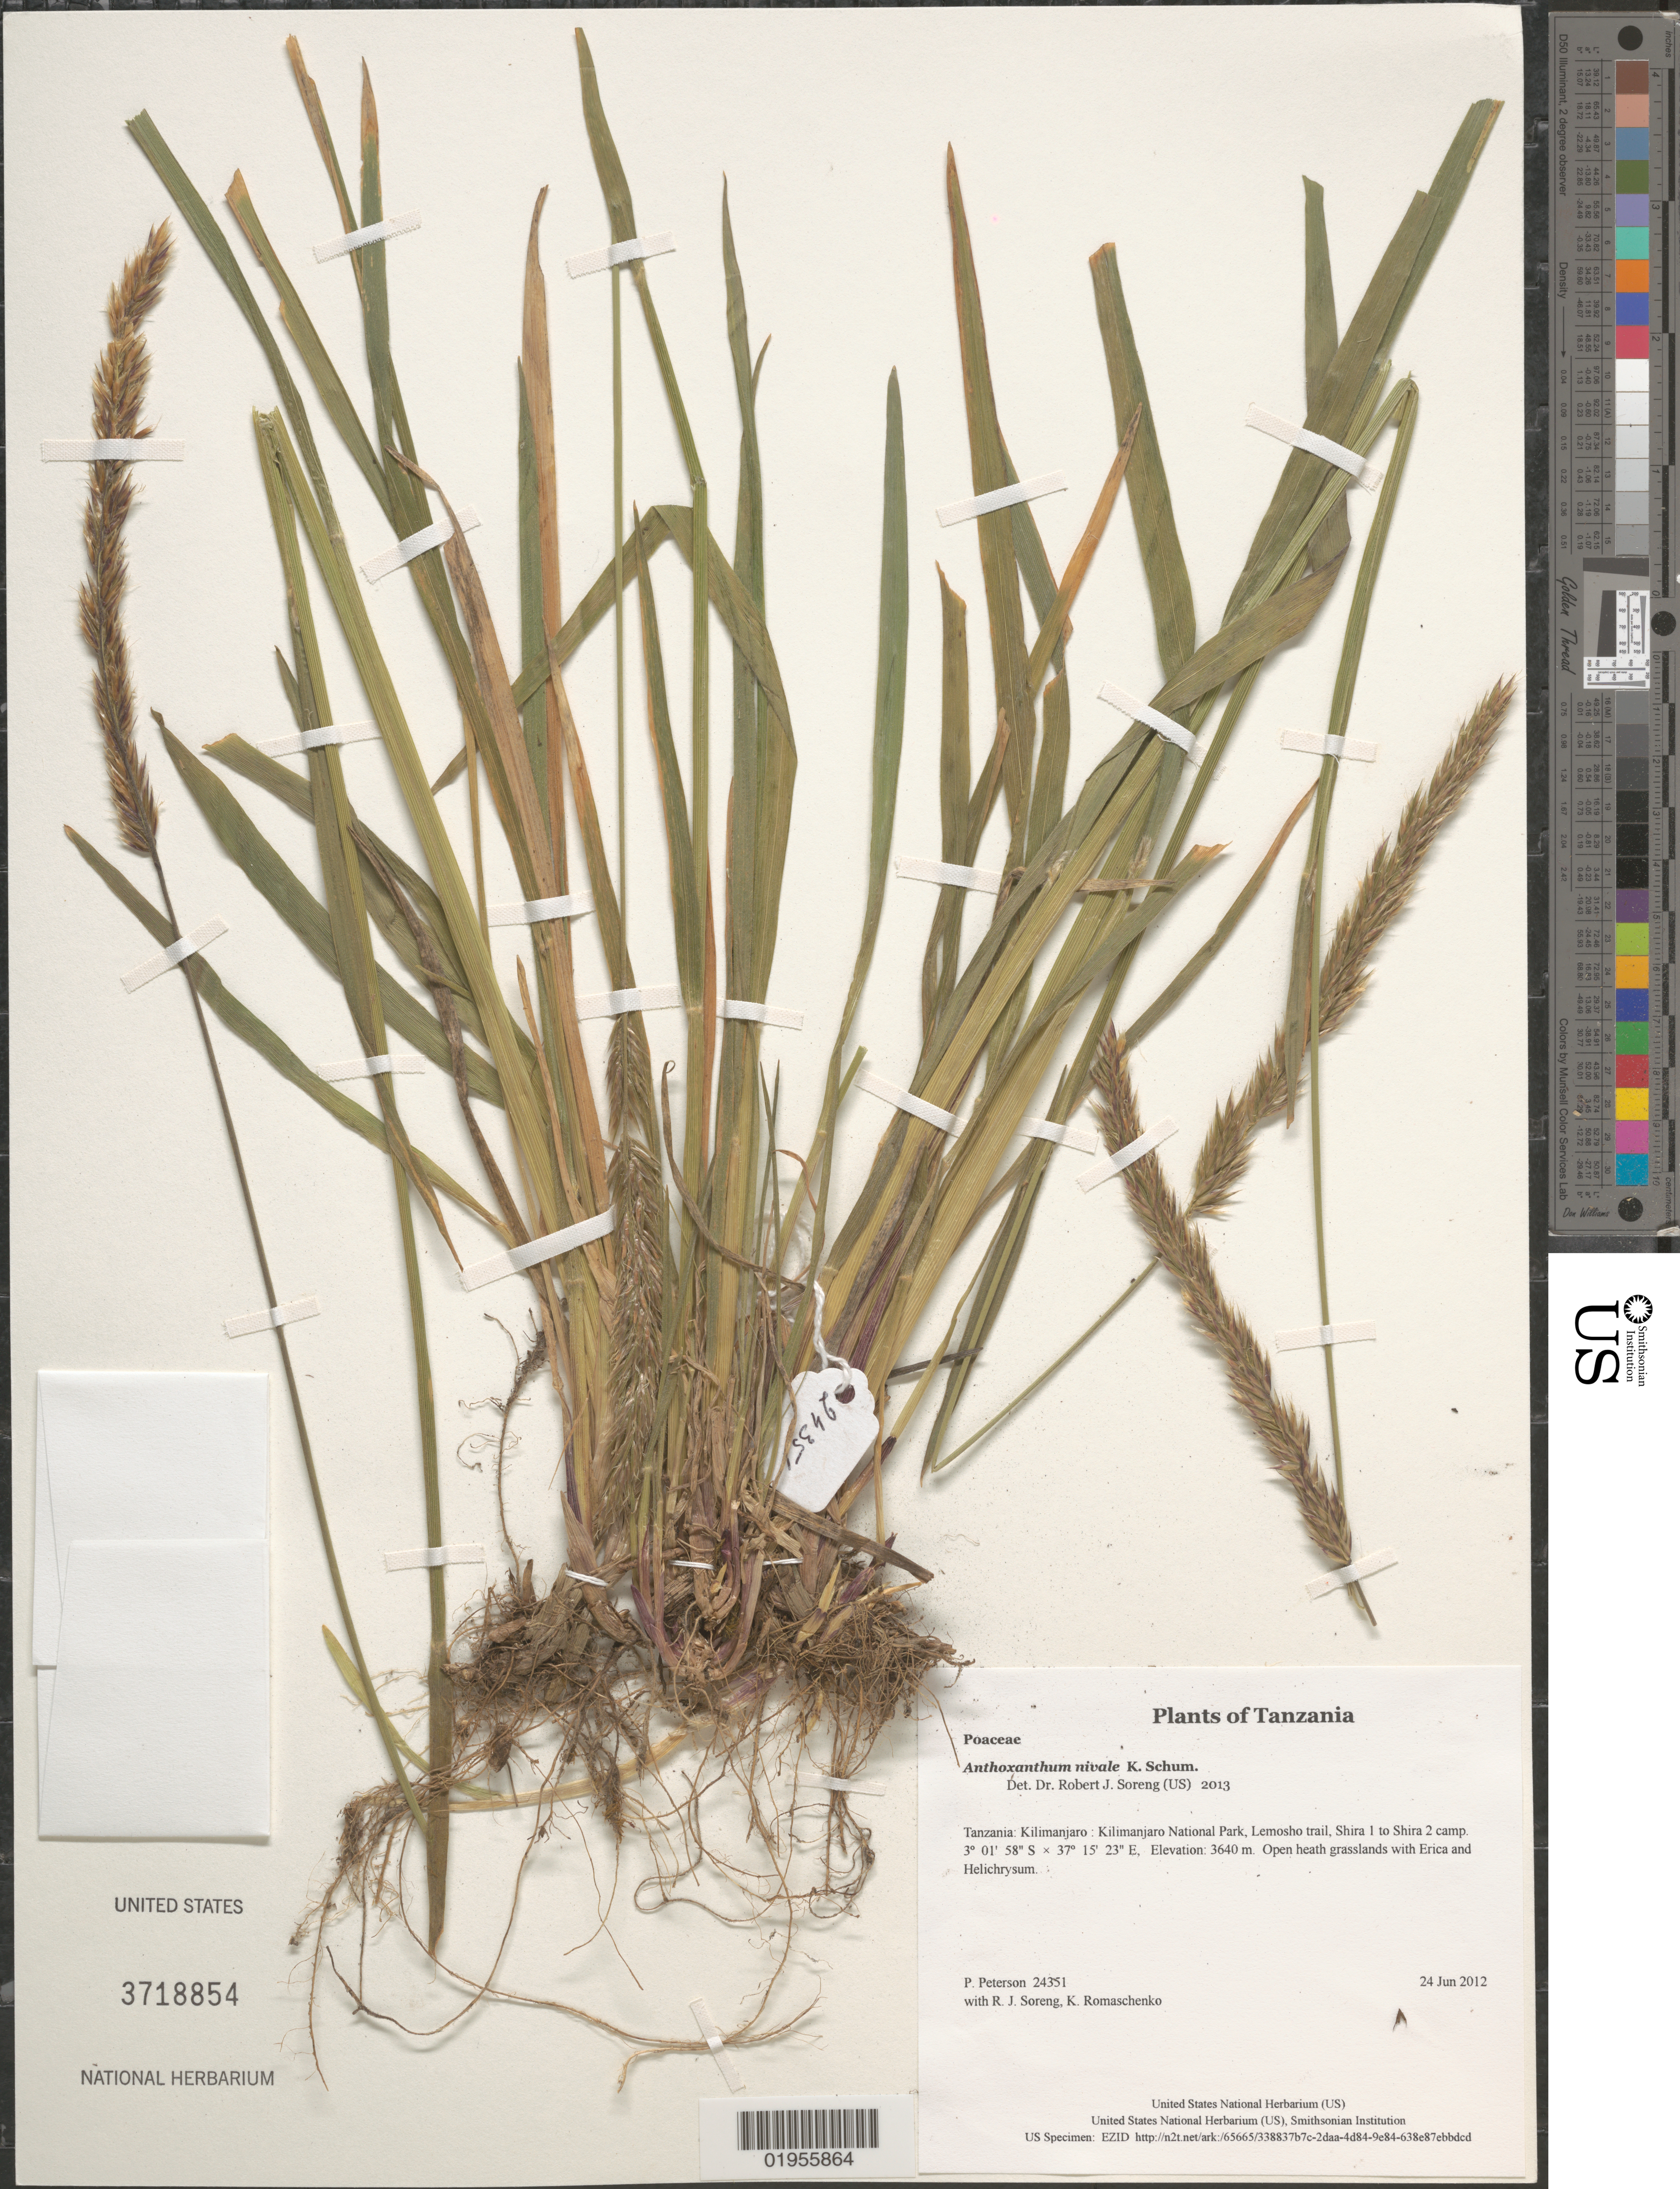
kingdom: Plantae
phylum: Tracheophyta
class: Liliopsida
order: Poales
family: Poaceae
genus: Anthoxanthum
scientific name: Anthoxanthum nivale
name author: K. Schum.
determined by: Soreng, Robert J., Research Associate (BOT), Smithsonian Institution - National Museum of Natural History (UNITED STATES)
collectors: P. M. Peterson, R. J. Soreng & K. Romaschenko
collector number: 24351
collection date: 2012-06-24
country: Tanzania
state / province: Kilimanjaro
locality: Kilimanjaro National Park, Lemosho trail, Shira 1 to Shira 2 camp.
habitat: Open heath grasslands with Erica and Helichrysum.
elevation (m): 3640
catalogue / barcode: US 3718854